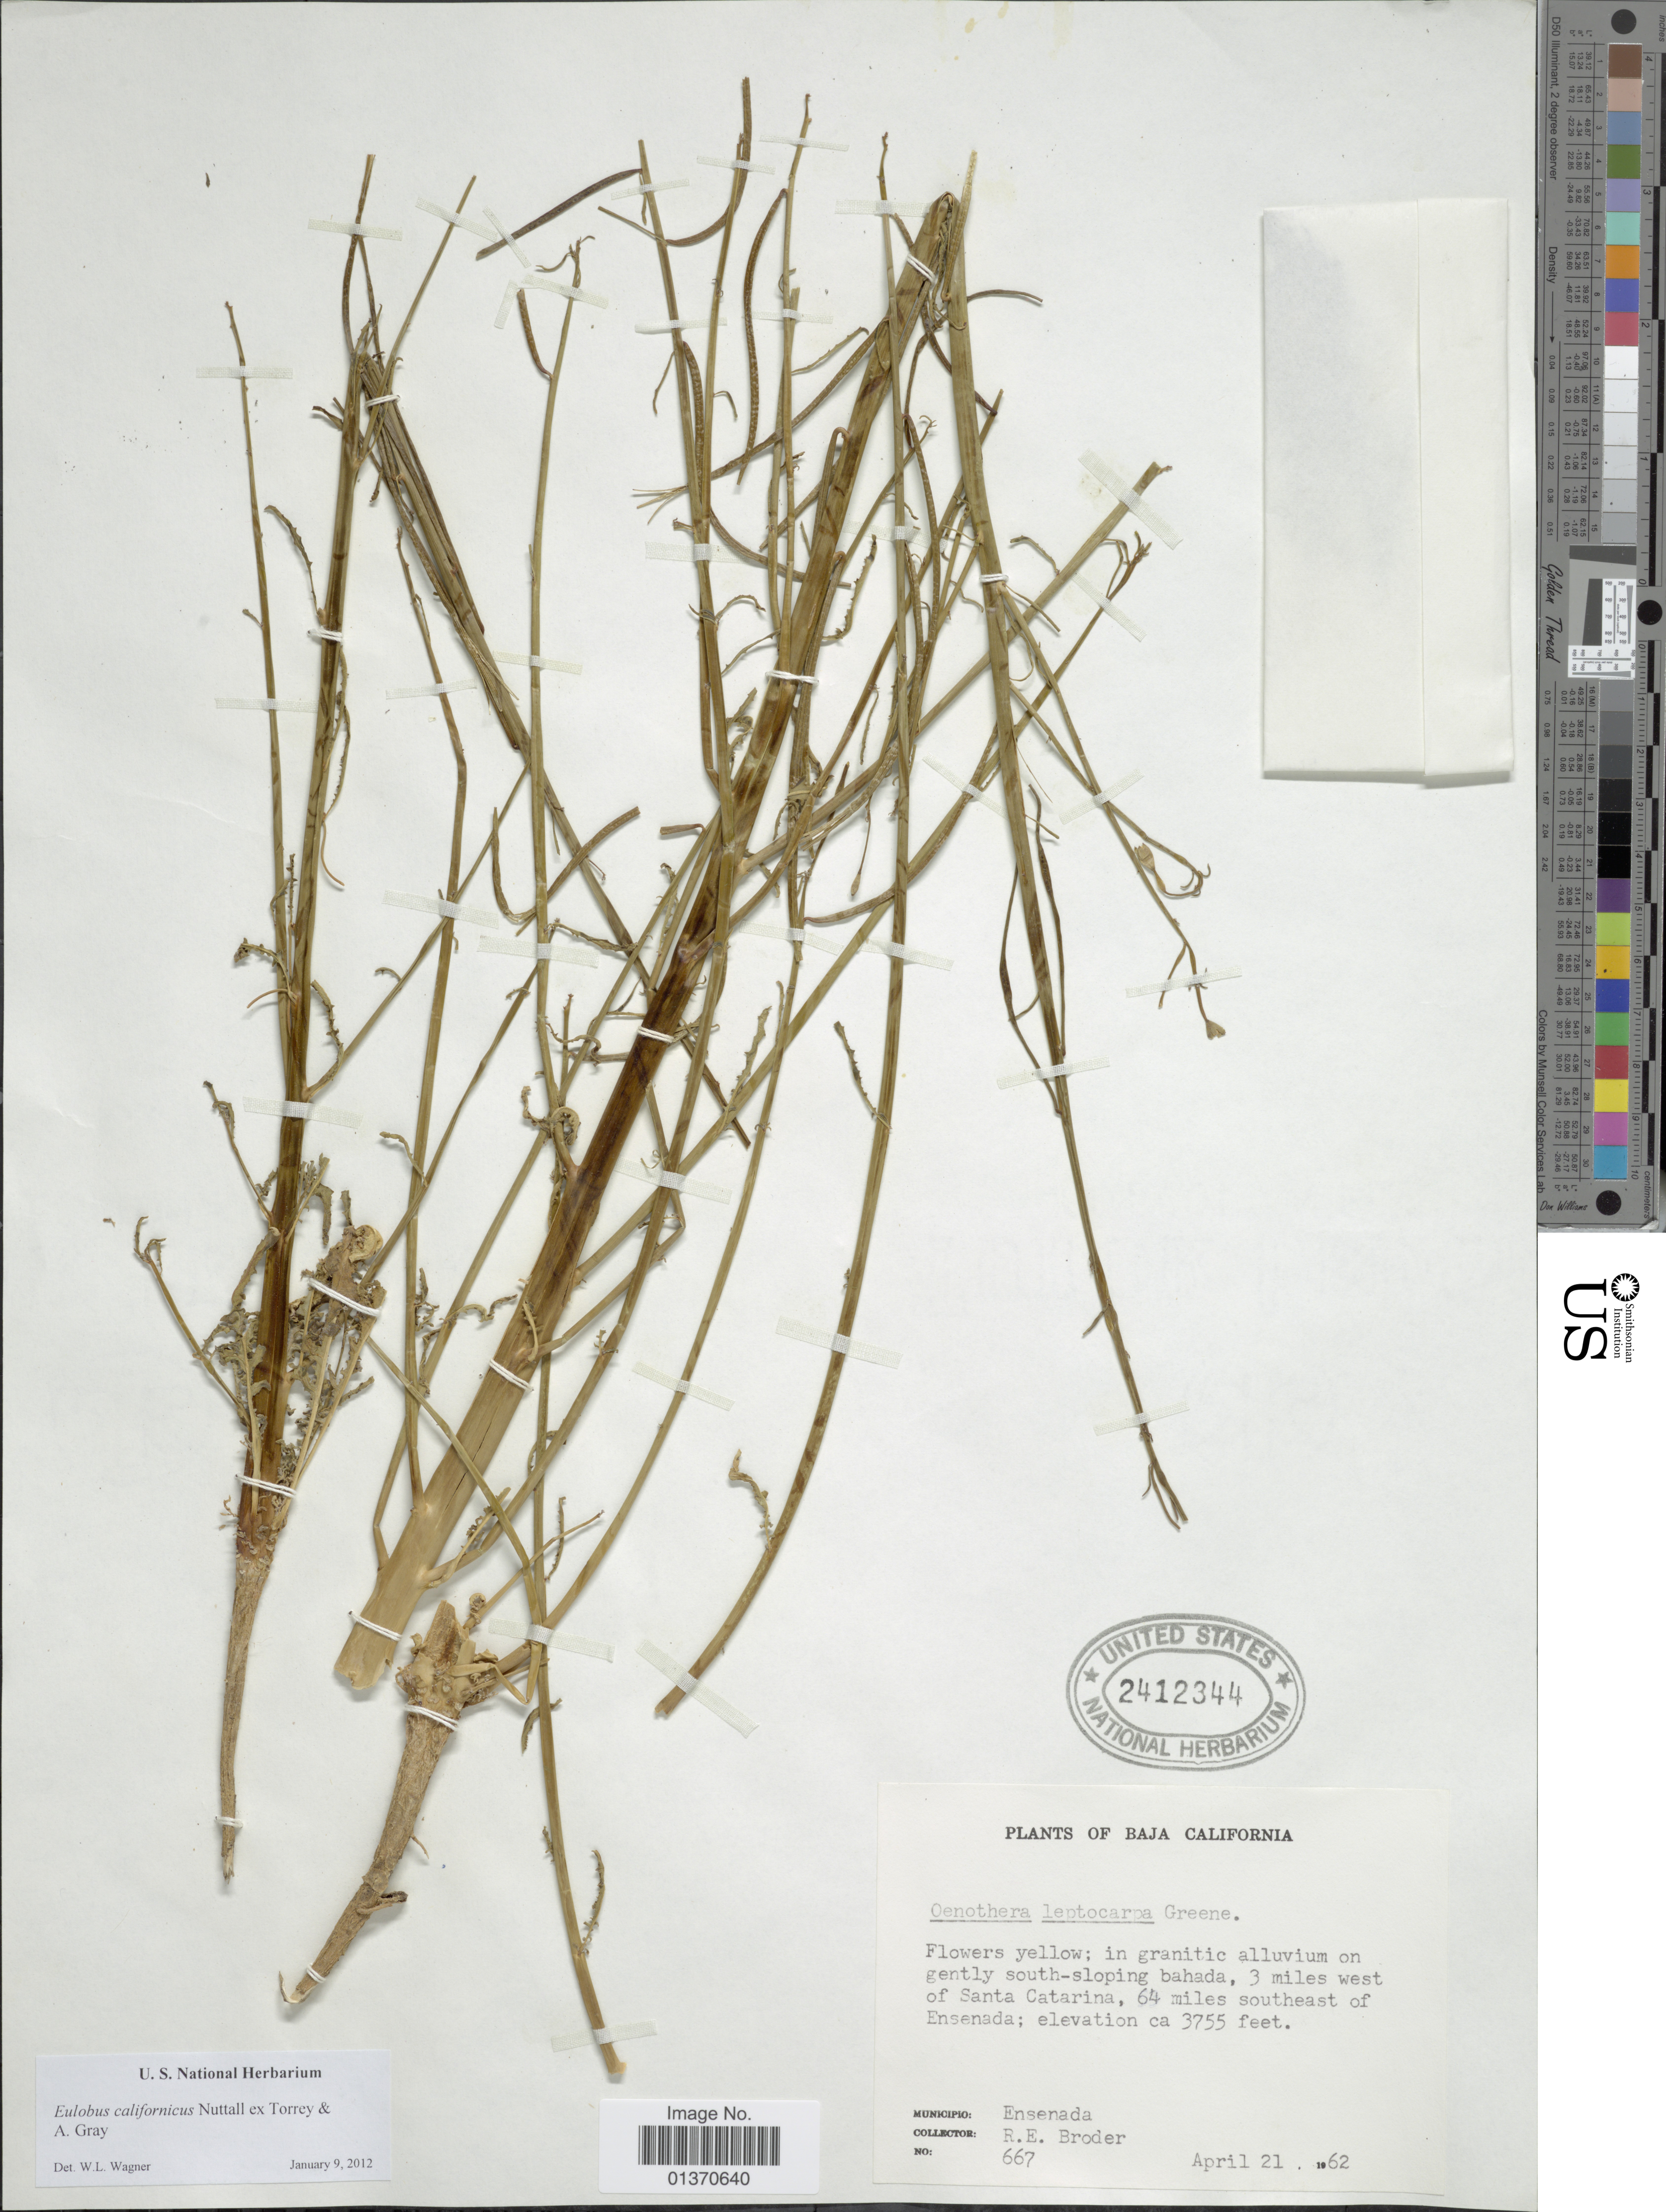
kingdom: Plantae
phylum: Tracheophyta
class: Magnoliopsida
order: Myrtales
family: Onagraceae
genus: Eulobus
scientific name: Eulobus californicus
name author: Nutt. ex Torr. & A. Gray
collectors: R. Broder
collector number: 667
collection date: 1962-04-21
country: Mexico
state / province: Baja California Norte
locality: Alluvium on gently south-sloping bahada, 3 miles west of Santa Catarina, 64 miles southeast of Ensenada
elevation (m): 1145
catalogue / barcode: US 2412344